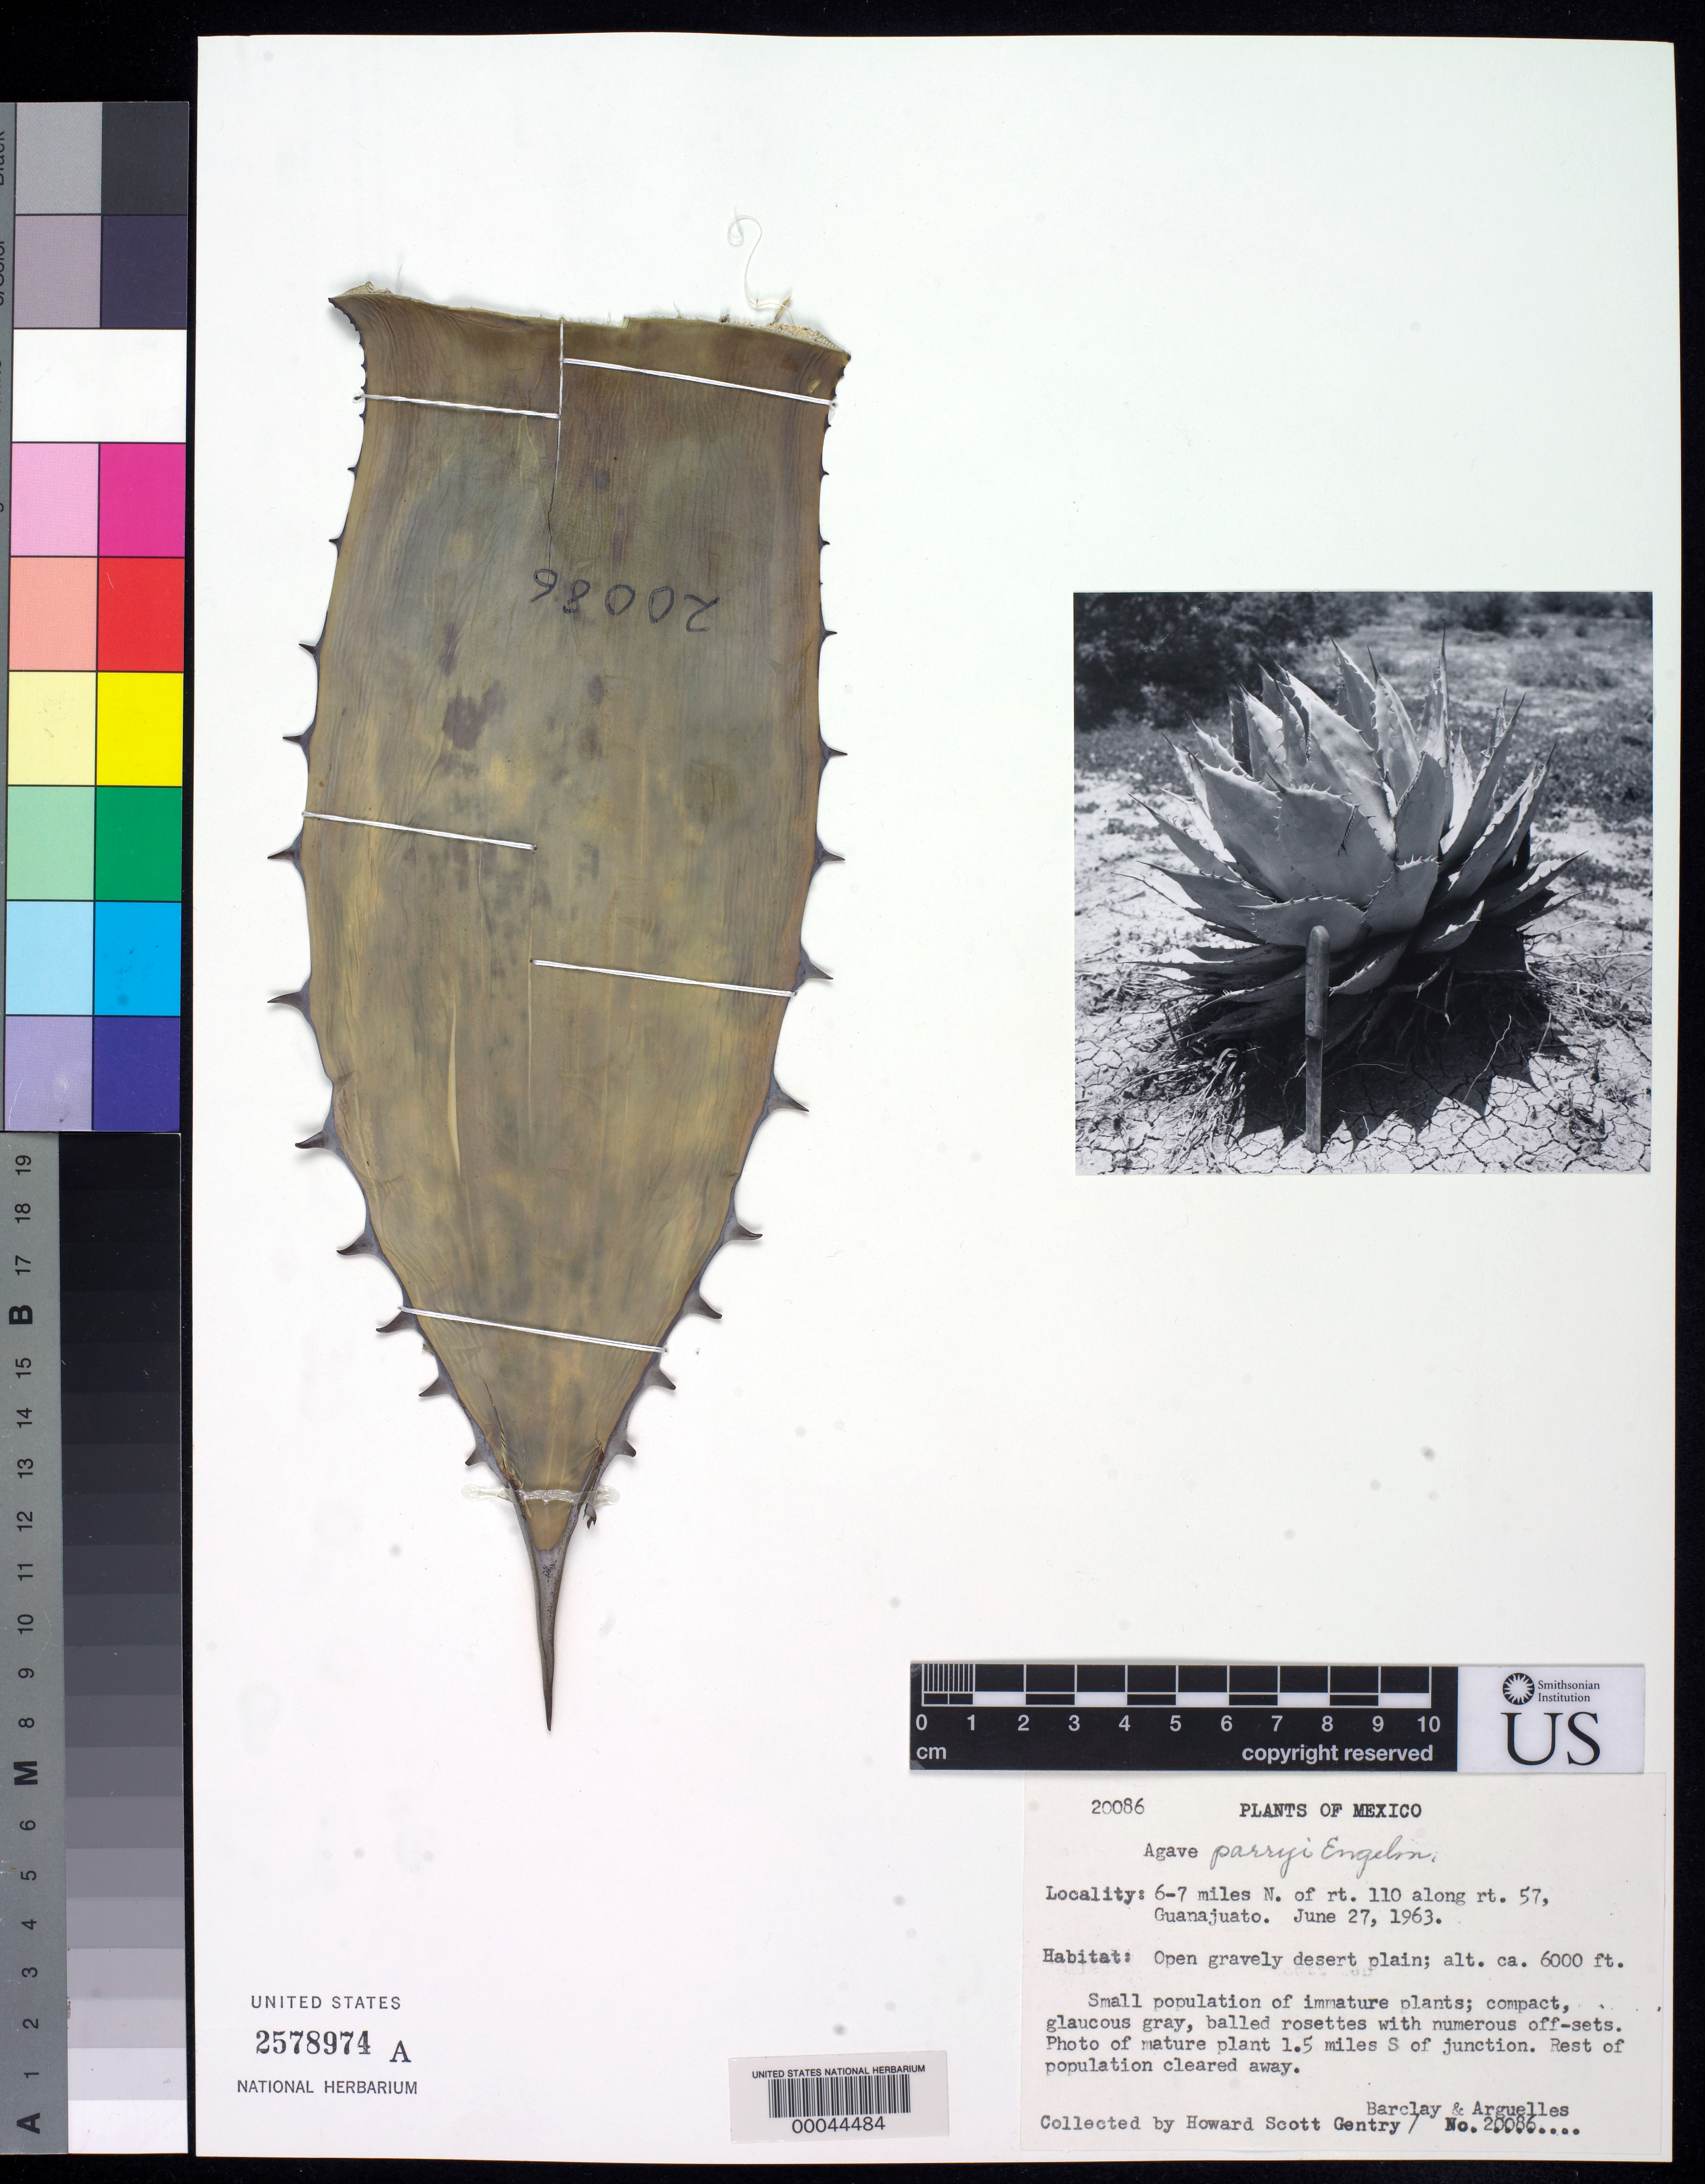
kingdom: Plantae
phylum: Tracheophyta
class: Liliopsida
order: Asparagales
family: Asparagaceae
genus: Agave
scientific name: Agave parryi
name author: Engelm.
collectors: H. S. Gentry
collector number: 20086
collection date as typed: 27 Jun 1963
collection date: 1963-06-27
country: Mexico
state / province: Guanajuato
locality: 6-7 mi N of rt 110 along rt 57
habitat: Open gravely desrt plain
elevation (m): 1829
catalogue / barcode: US 2578974A